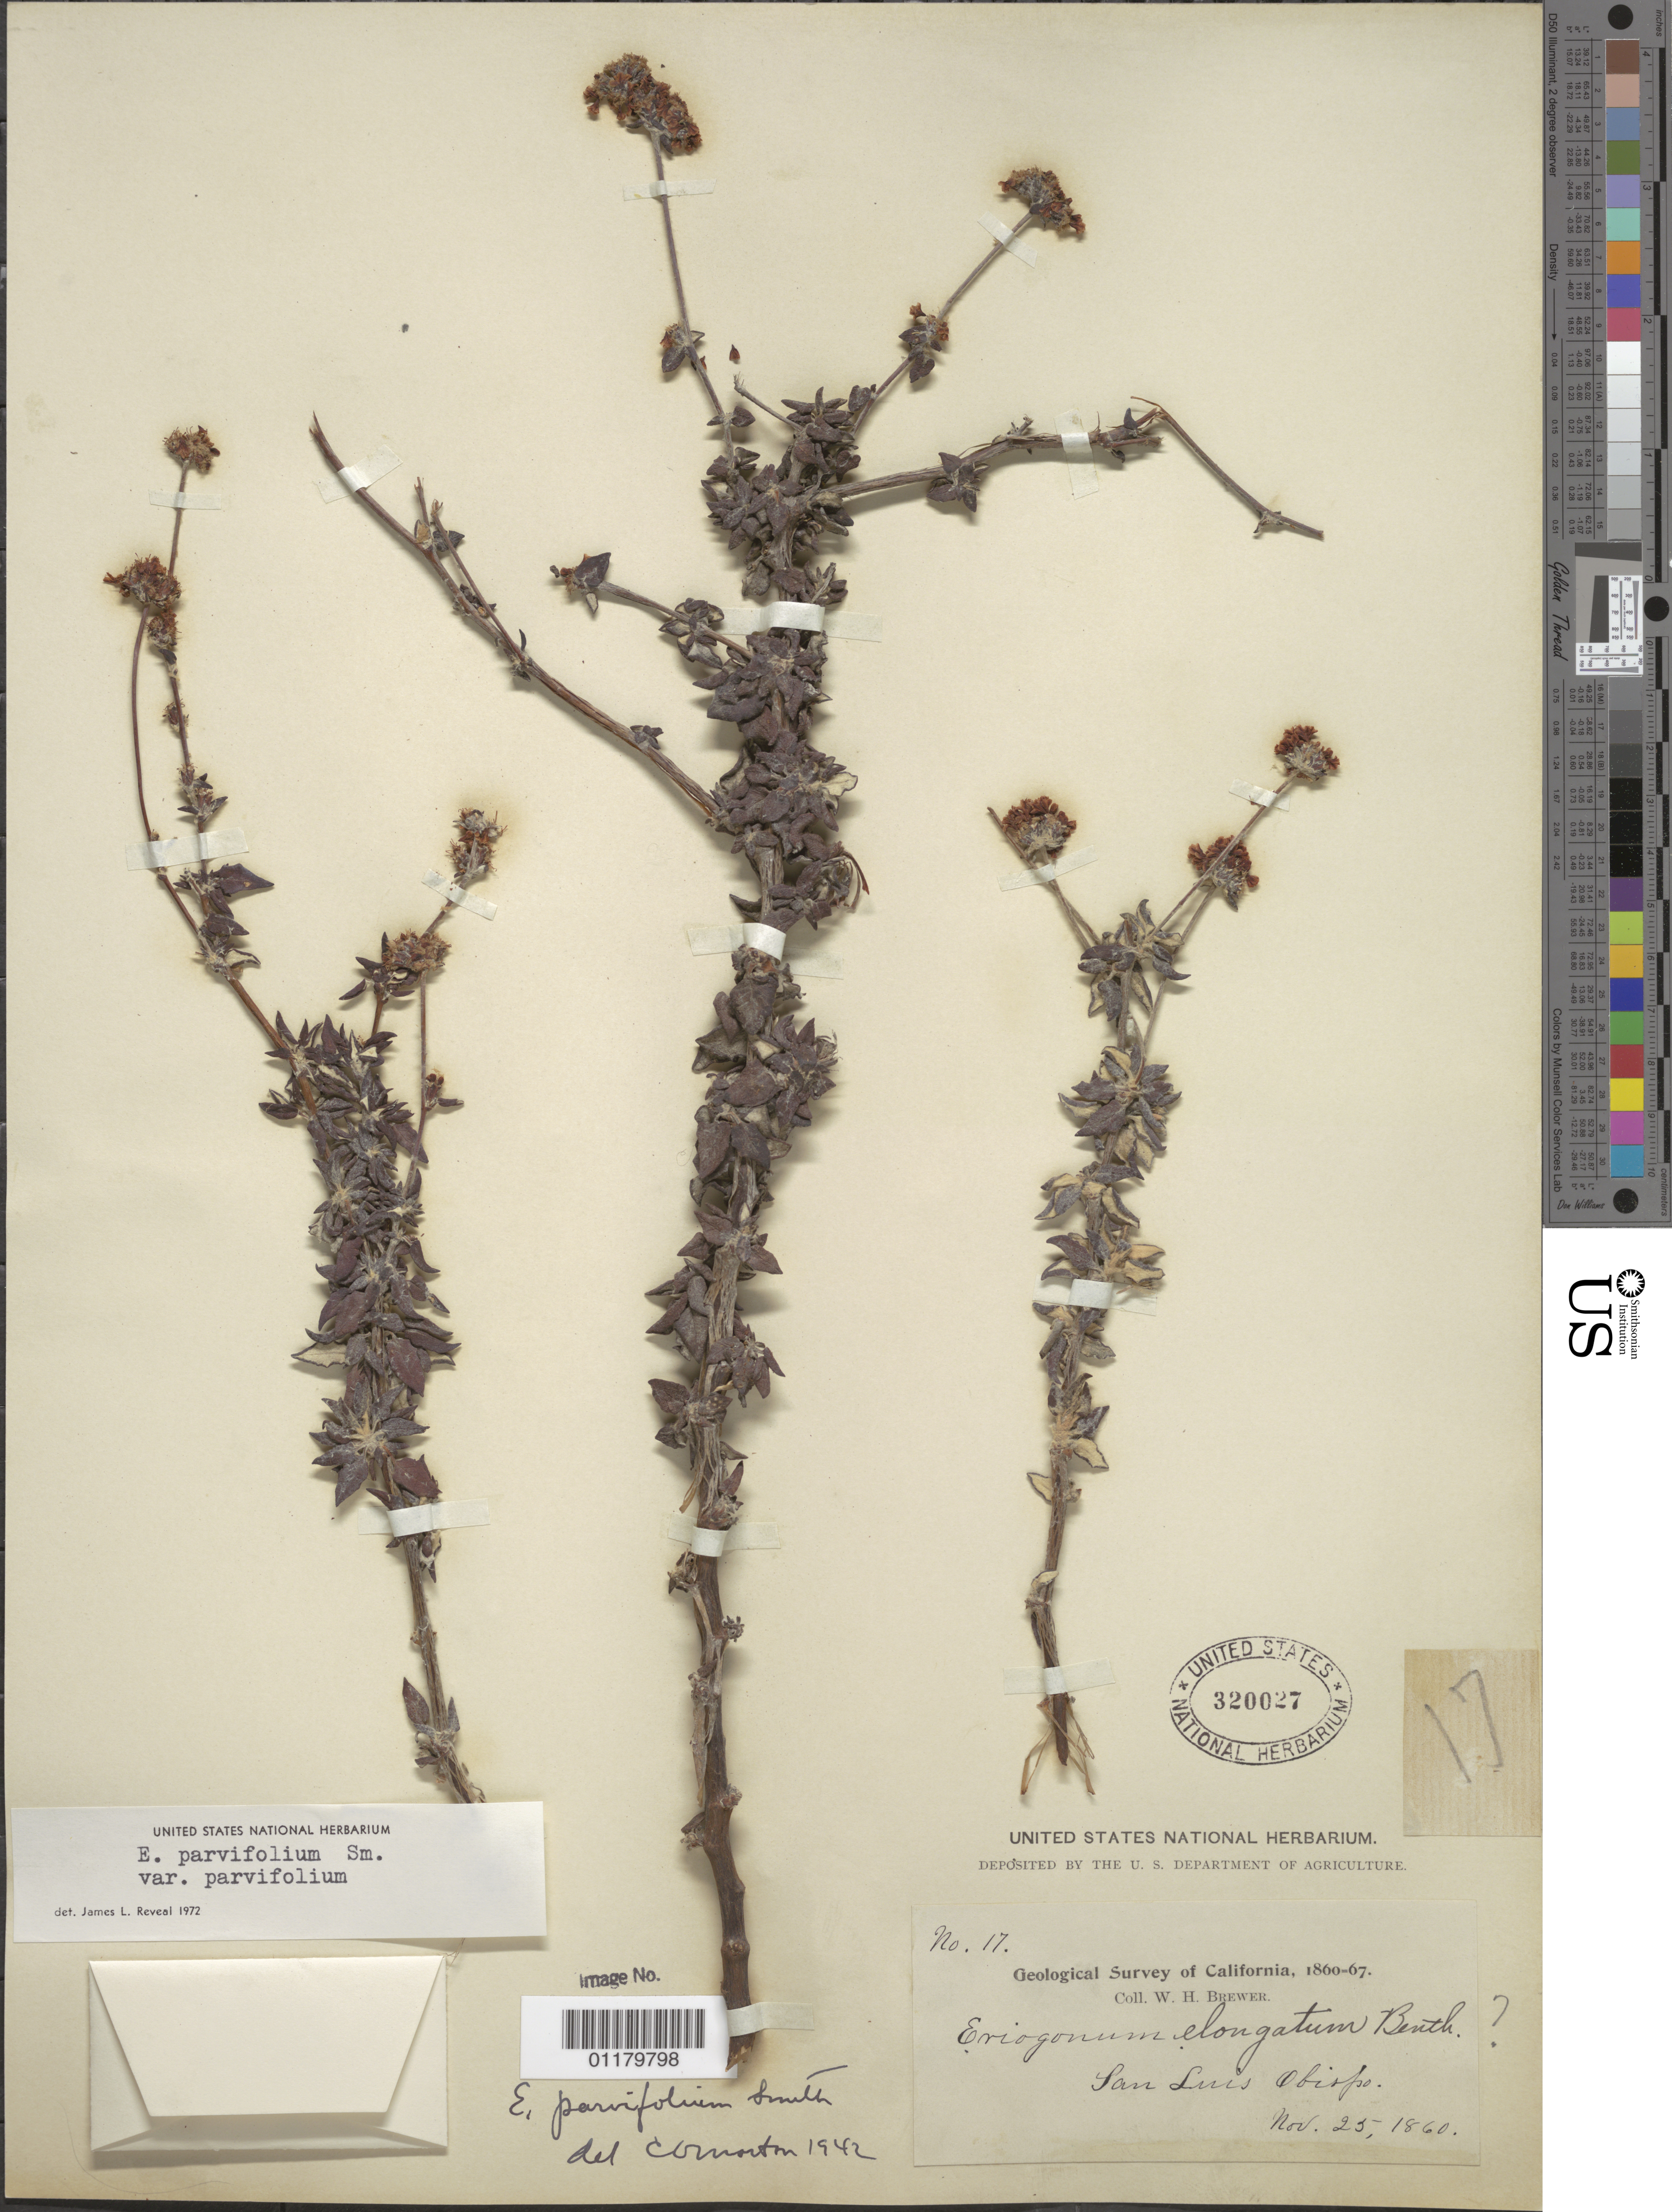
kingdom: Plantae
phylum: Tracheophyta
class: Magnoliopsida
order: Caryophyllales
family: Polygonaceae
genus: Eriogonum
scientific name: Eriogonum parvifolium var. parvifolium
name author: Sm.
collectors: W. H. Brewer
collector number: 17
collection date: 1860-11-25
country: United States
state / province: California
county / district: San Luis Obispo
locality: San Luis Obispo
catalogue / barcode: US 320027